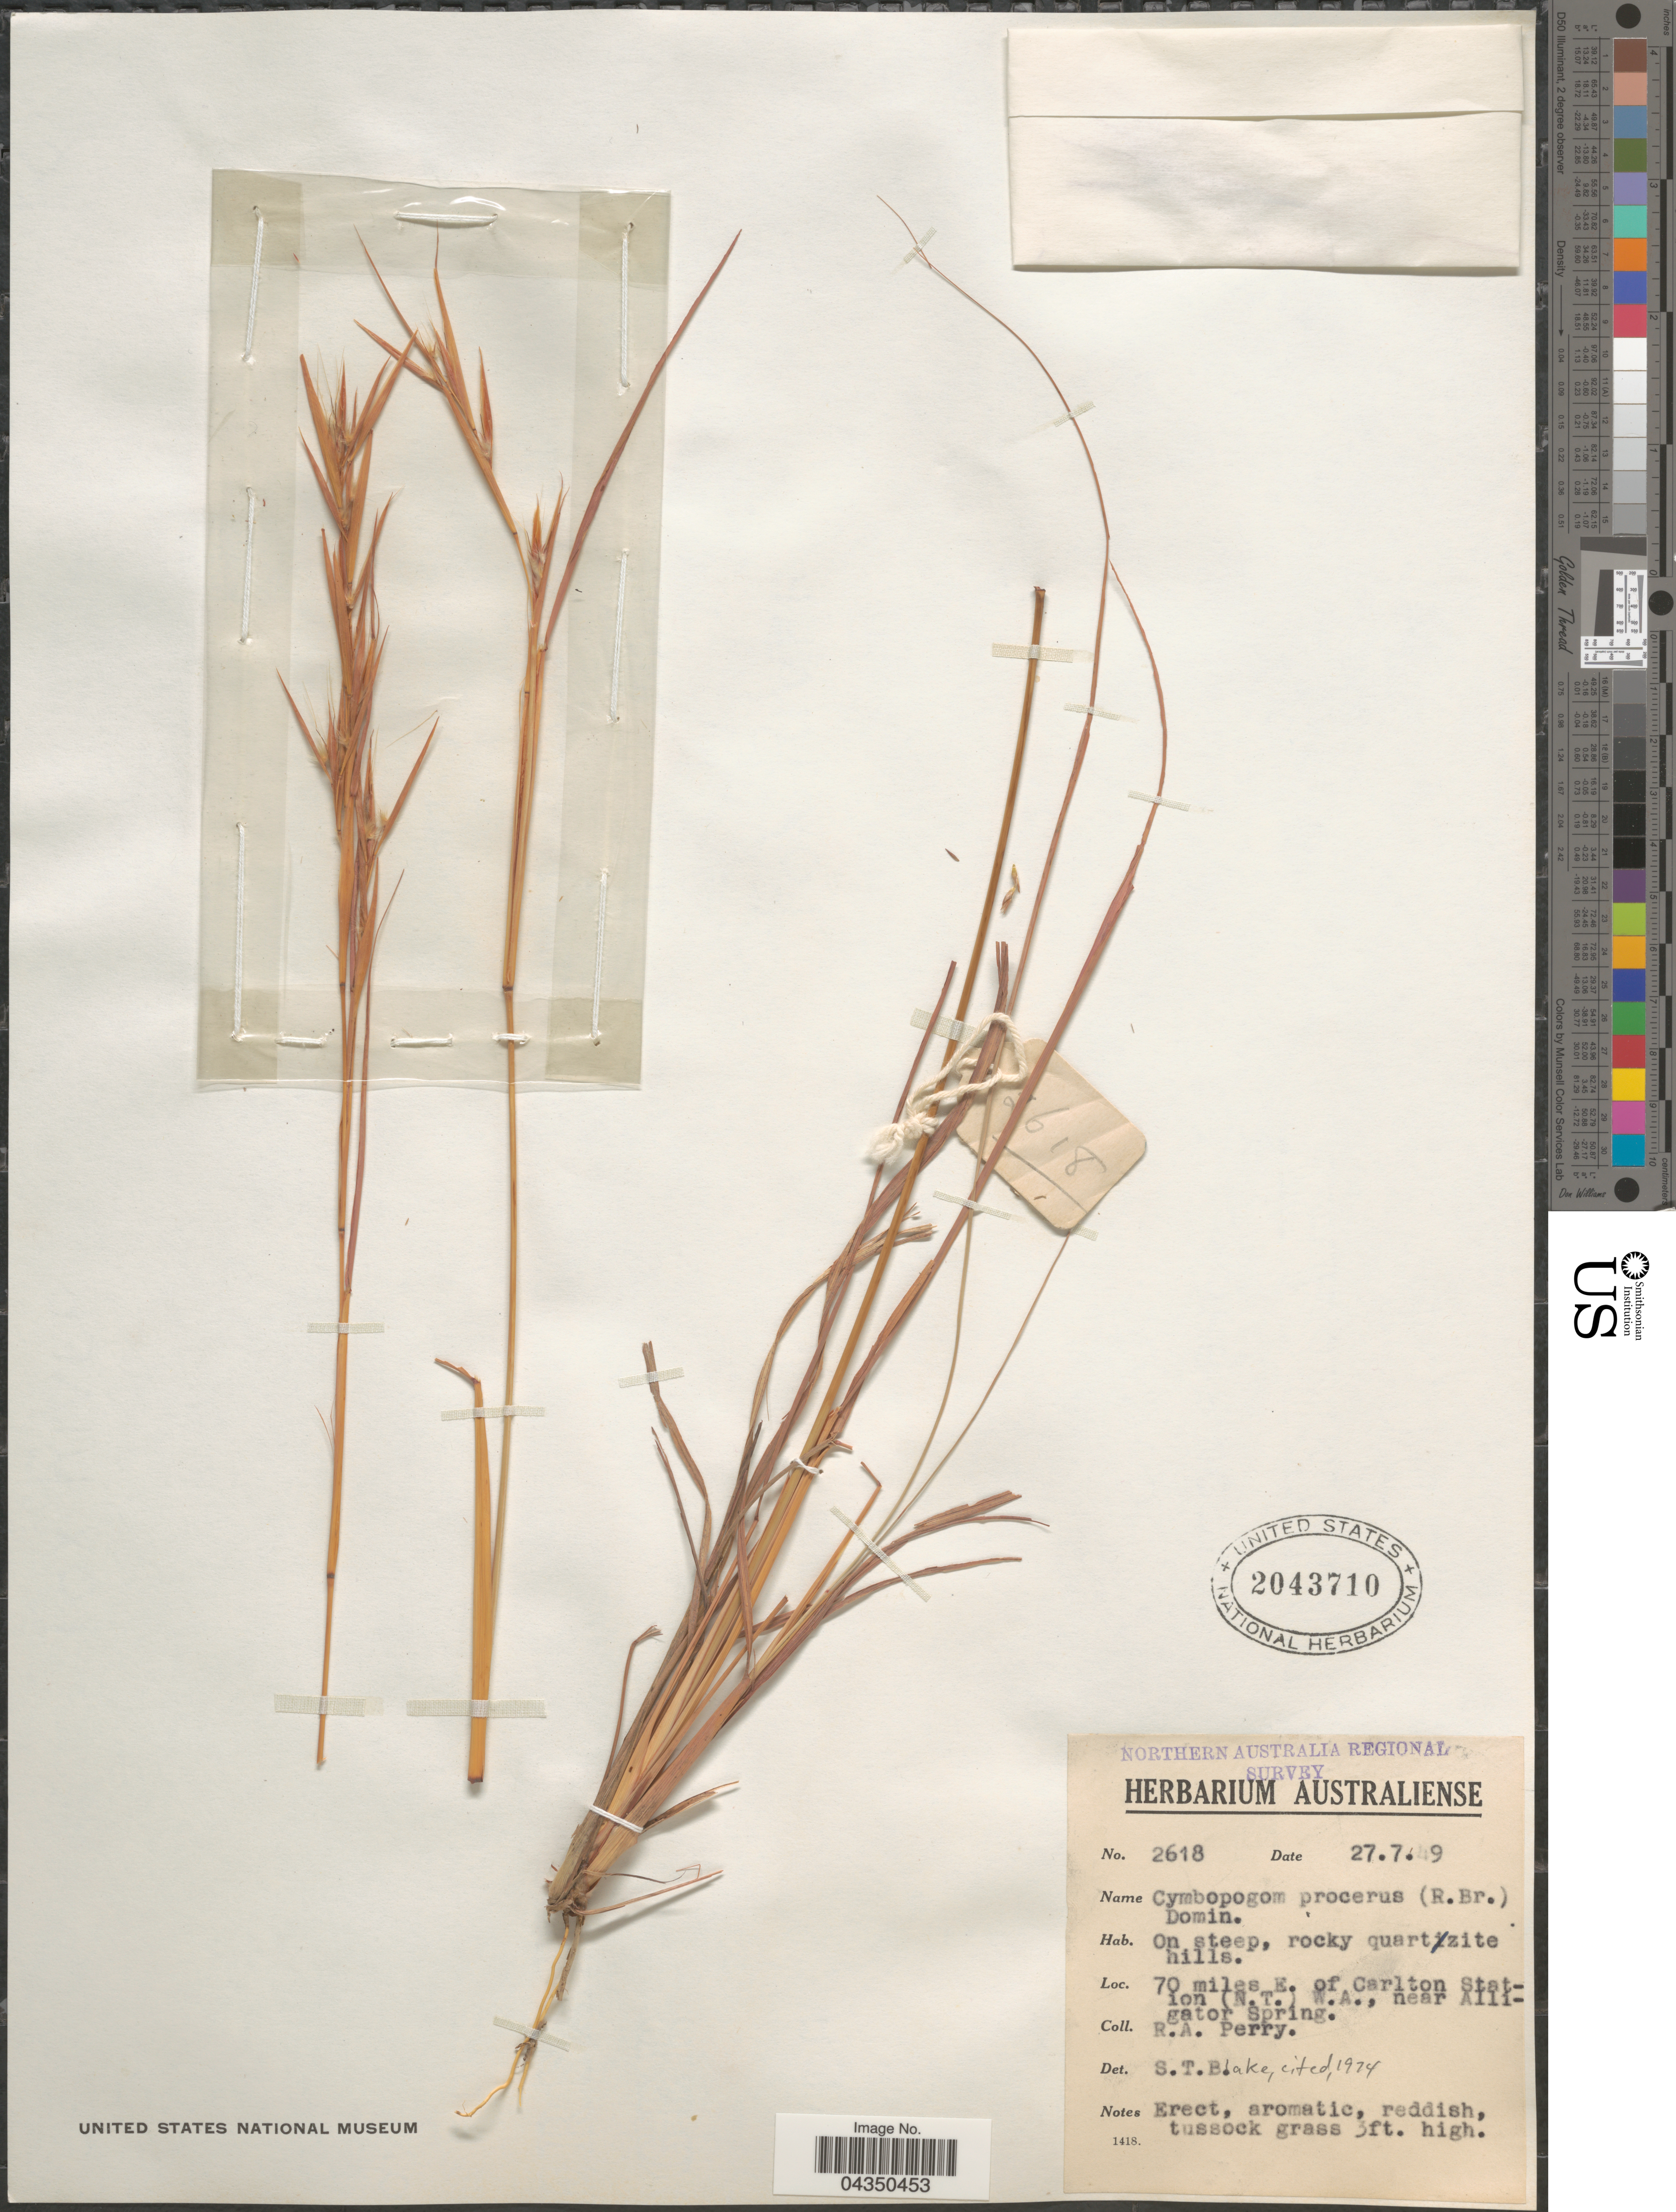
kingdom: Plantae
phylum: Tracheophyta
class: Liliopsida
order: Poales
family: Poaceae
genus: Cymbopogon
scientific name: Cymbopogon procerus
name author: Domin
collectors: Perry, R. A.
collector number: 2618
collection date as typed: Transcribed d/m/y: 27/7/49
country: Australia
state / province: Western Australia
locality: Northern Australia Regional Survey. On steep, rocky quartzite hills. 70 miles E. of Carlton Station (N.T.), near Alligator Spring.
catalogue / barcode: US 2043710